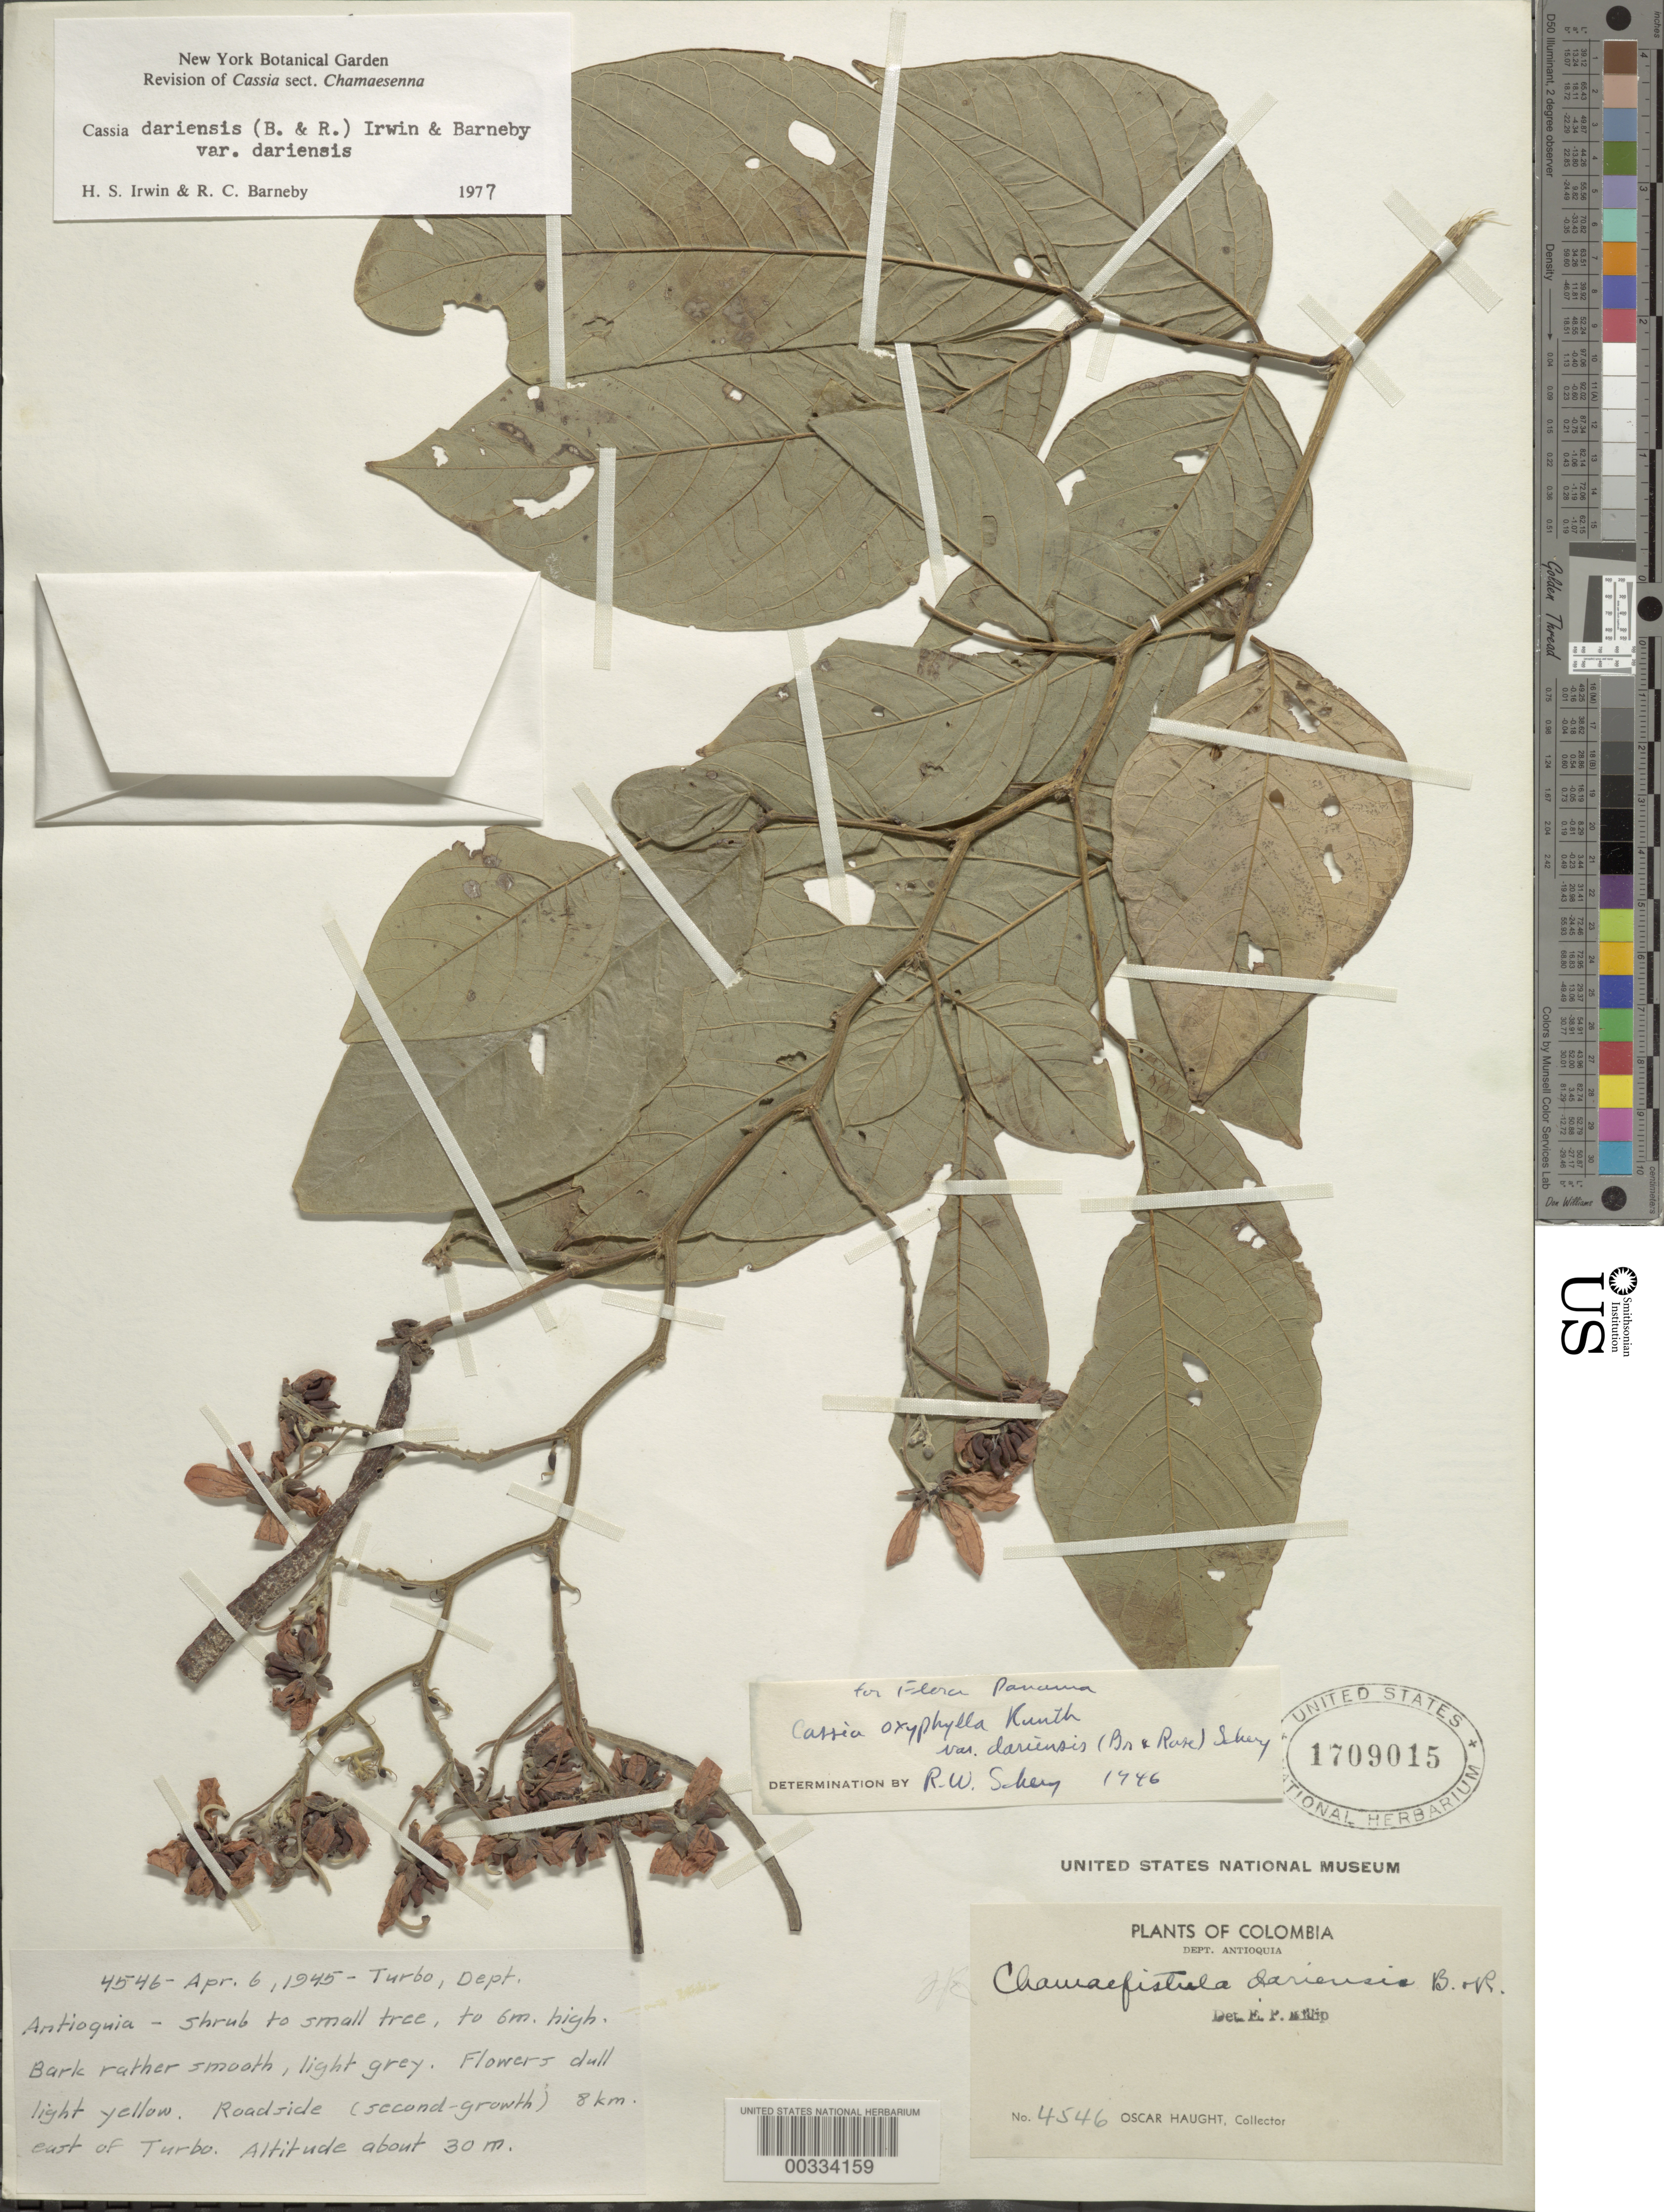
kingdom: Plantae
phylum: Tracheophyta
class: Magnoliopsida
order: Fabales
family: Fabaceae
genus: Senna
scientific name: Senna dariensis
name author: (Britton & Rose) H.S. Irwin & Barneby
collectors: O. L. Haught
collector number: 4546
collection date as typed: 06 Apr 1945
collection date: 1945-04-06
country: Colombia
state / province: Antioquia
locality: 8 km E of Turbo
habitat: Roadside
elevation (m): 30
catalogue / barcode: US 1709015